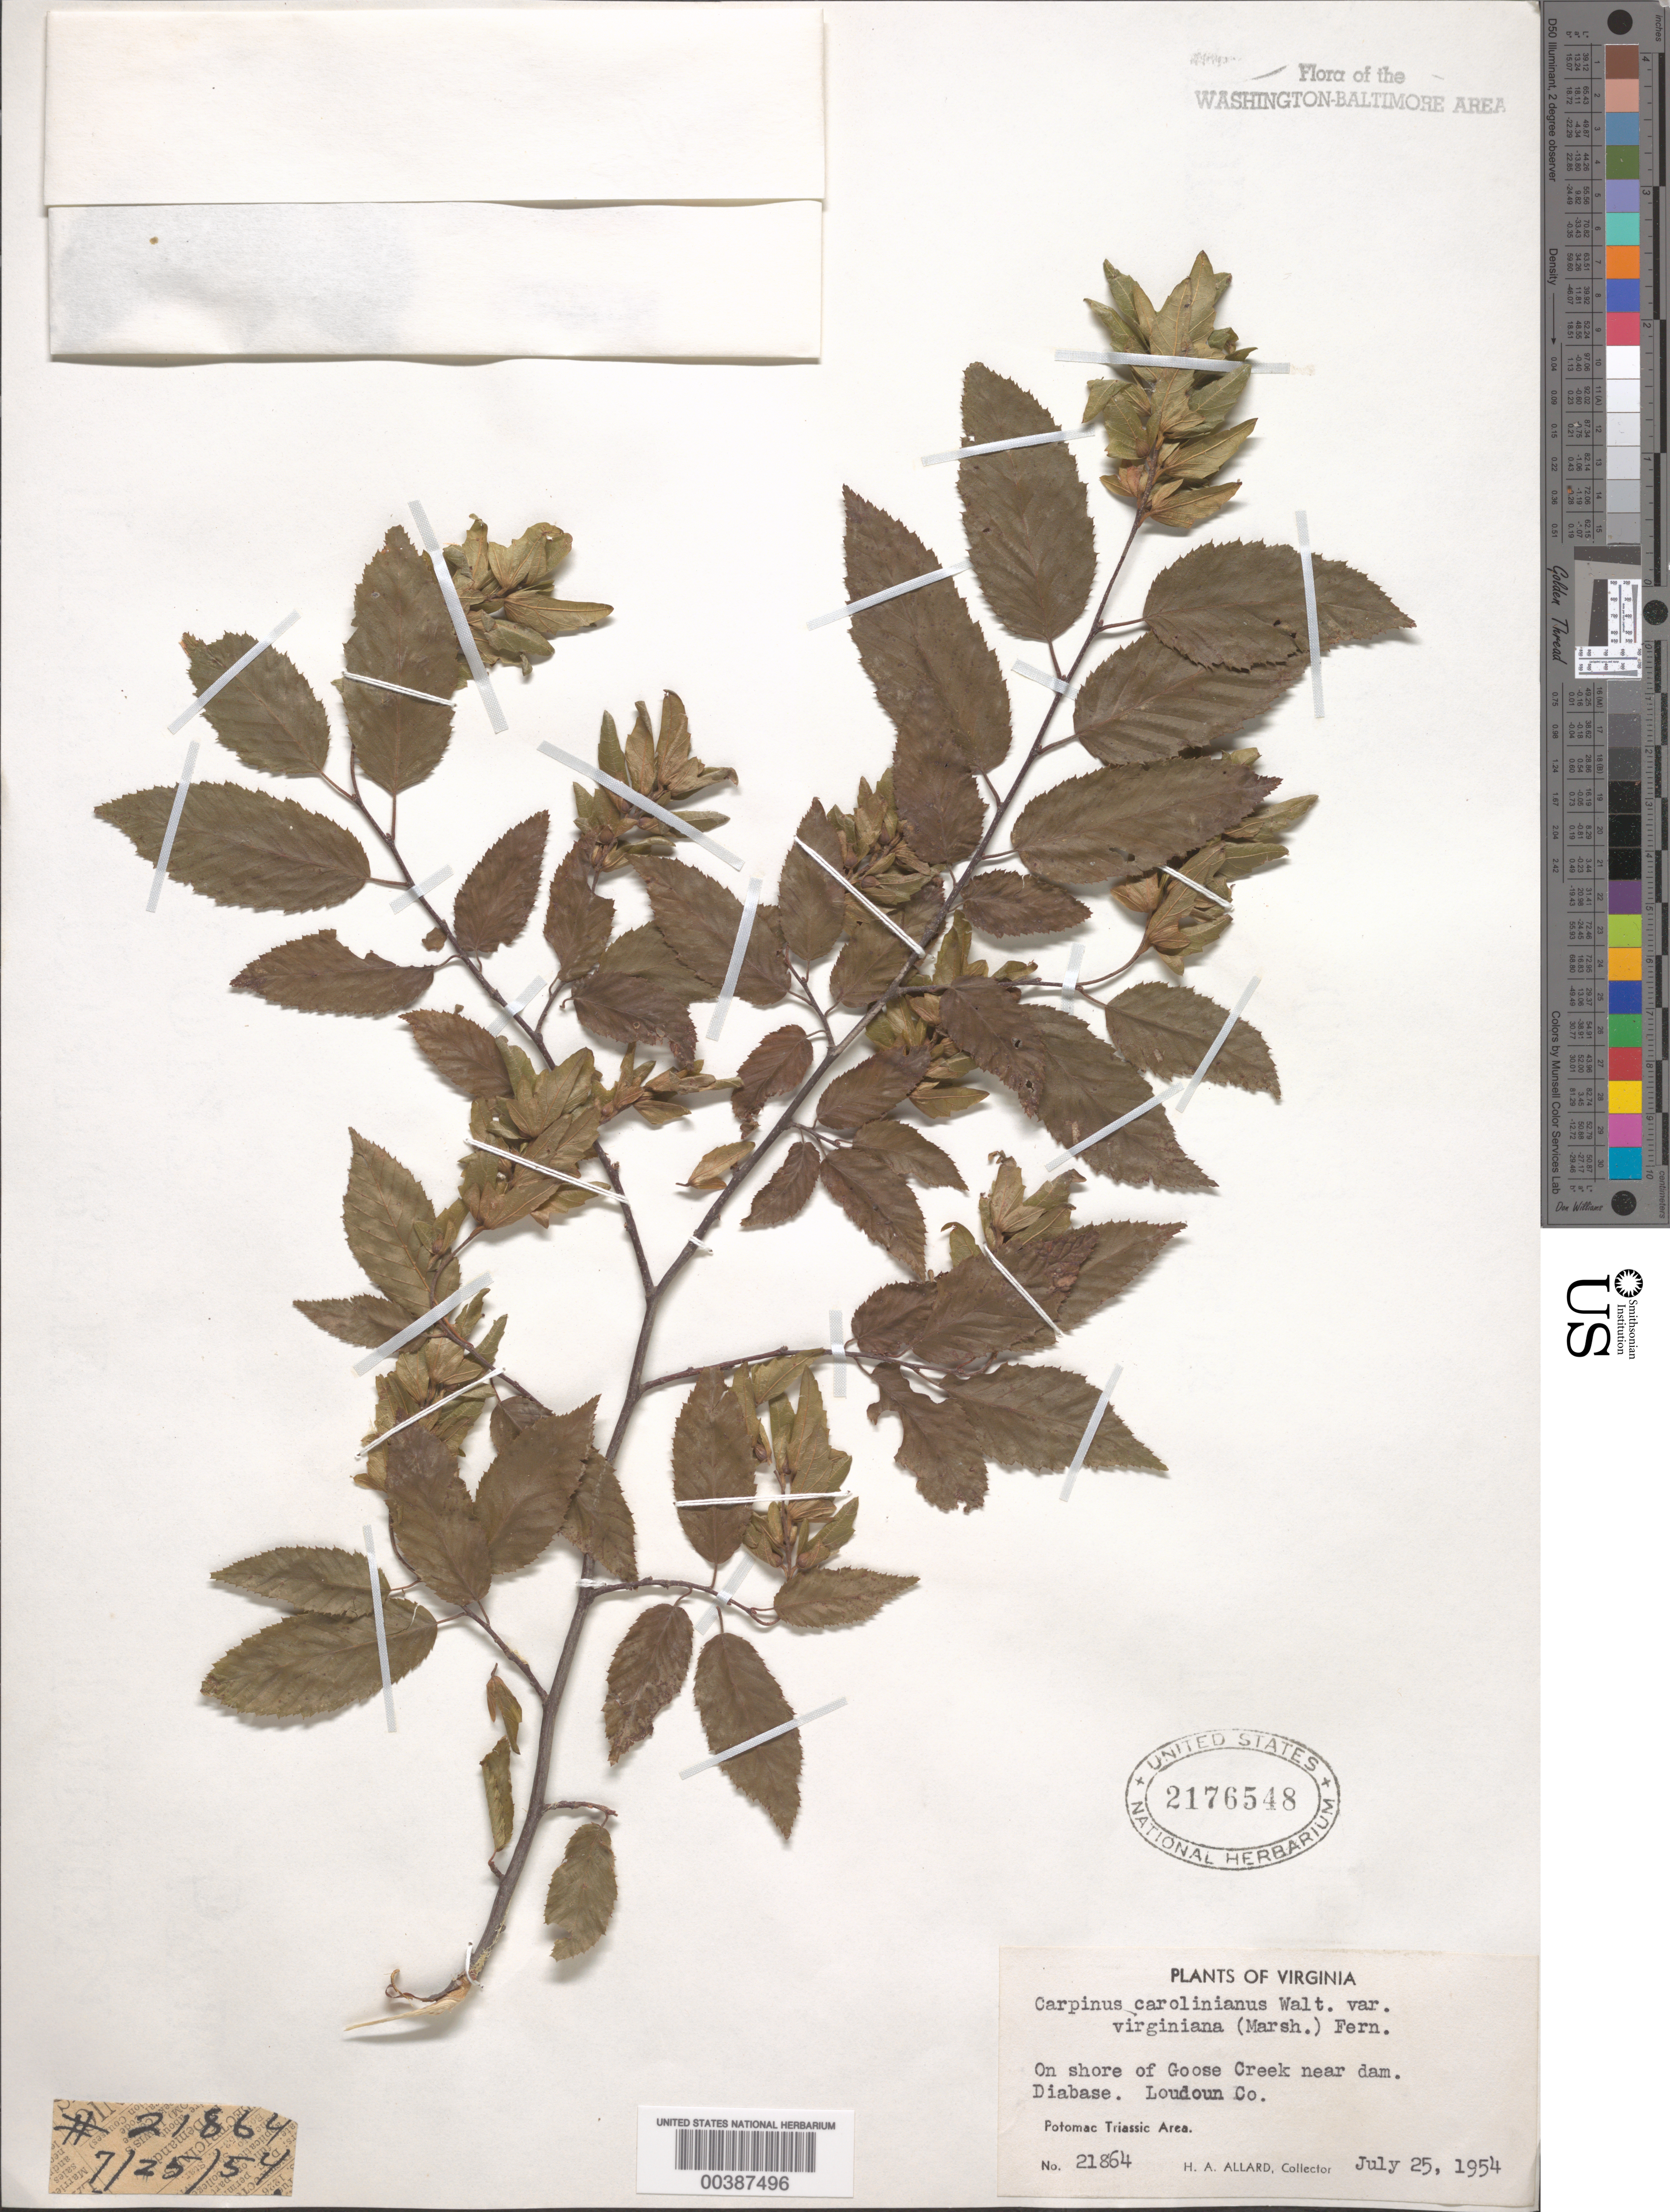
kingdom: Plantae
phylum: Tracheophyta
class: Magnoliopsida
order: Fagales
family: Betulaceae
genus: Carpinus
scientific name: Carpinus caroliniana var. virginiana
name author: (Marshall) Fernald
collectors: H. A. Allard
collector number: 21864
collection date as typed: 25 Jul 1954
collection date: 1954-07-25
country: United States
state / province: Virginia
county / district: Loudoun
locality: Goose Creek, near dam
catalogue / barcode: US 2176548